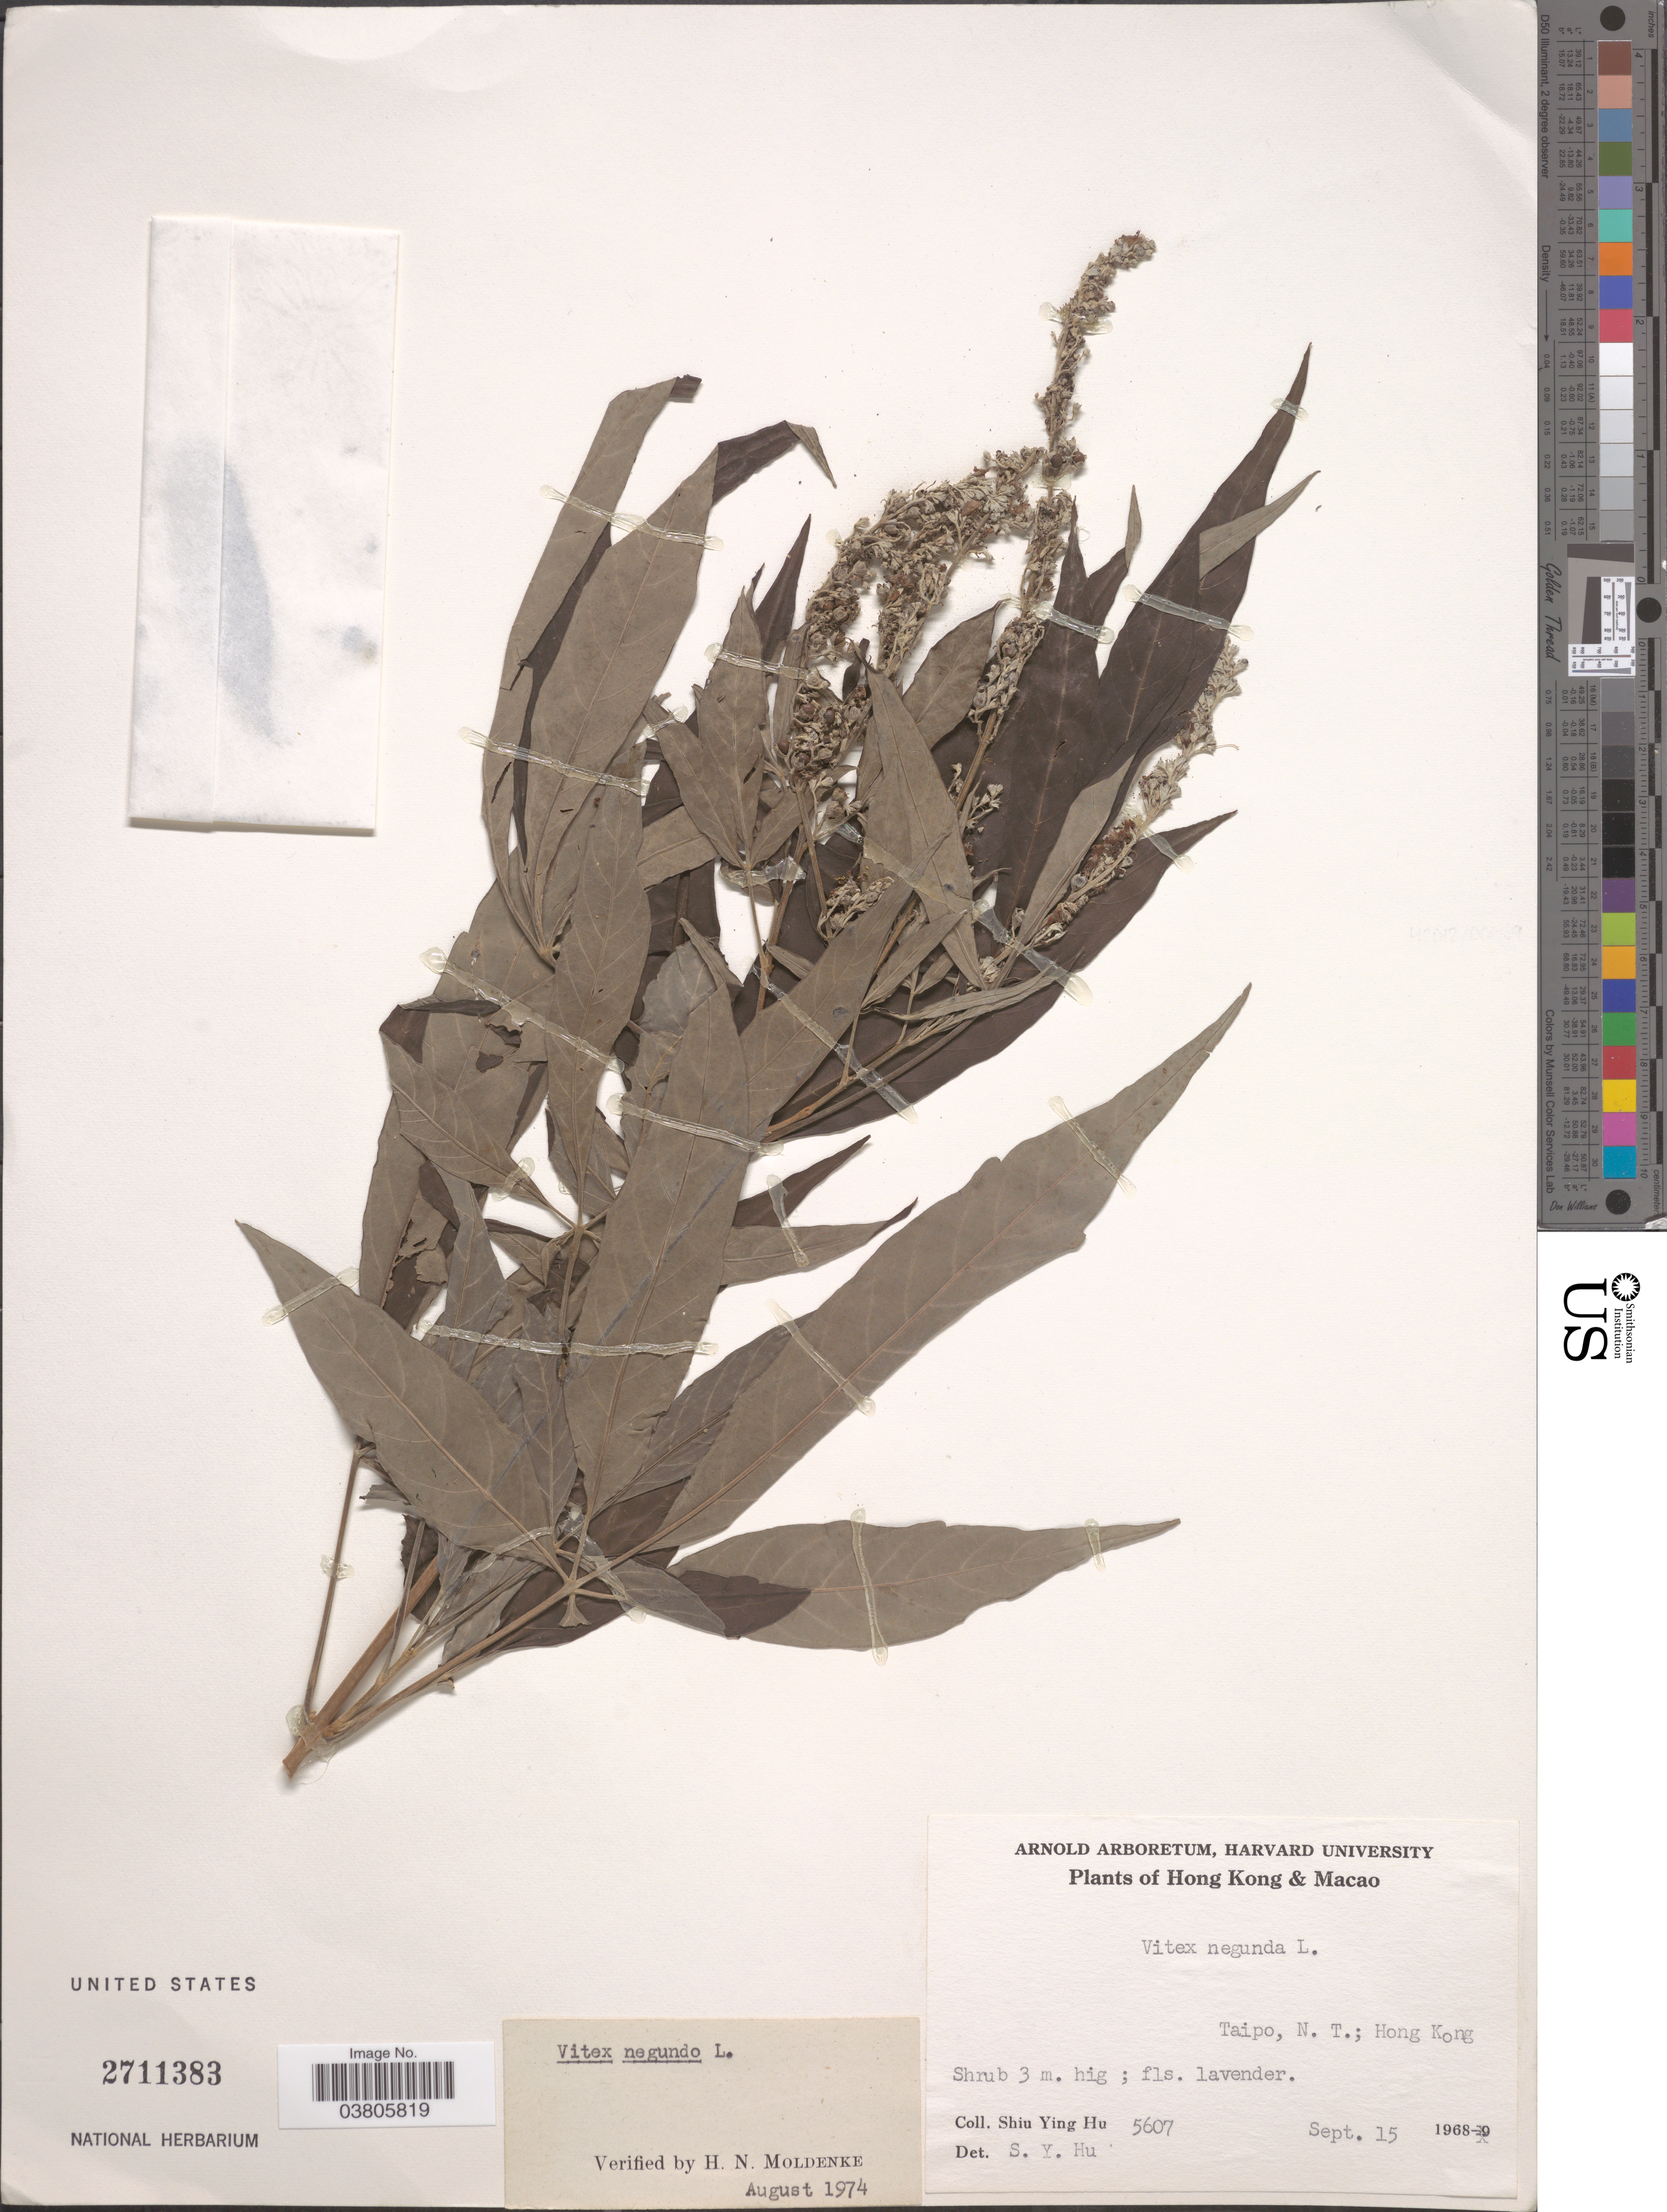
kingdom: Plantae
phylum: Tracheophyta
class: Magnoliopsida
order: Lamiales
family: Lamiaceae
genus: Vitex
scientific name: Vitex negundo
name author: L.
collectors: S. Y. Hu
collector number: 5607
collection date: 1968-09-15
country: China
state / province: Hong Kong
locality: Taipo, N. T.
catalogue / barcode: US 2711383